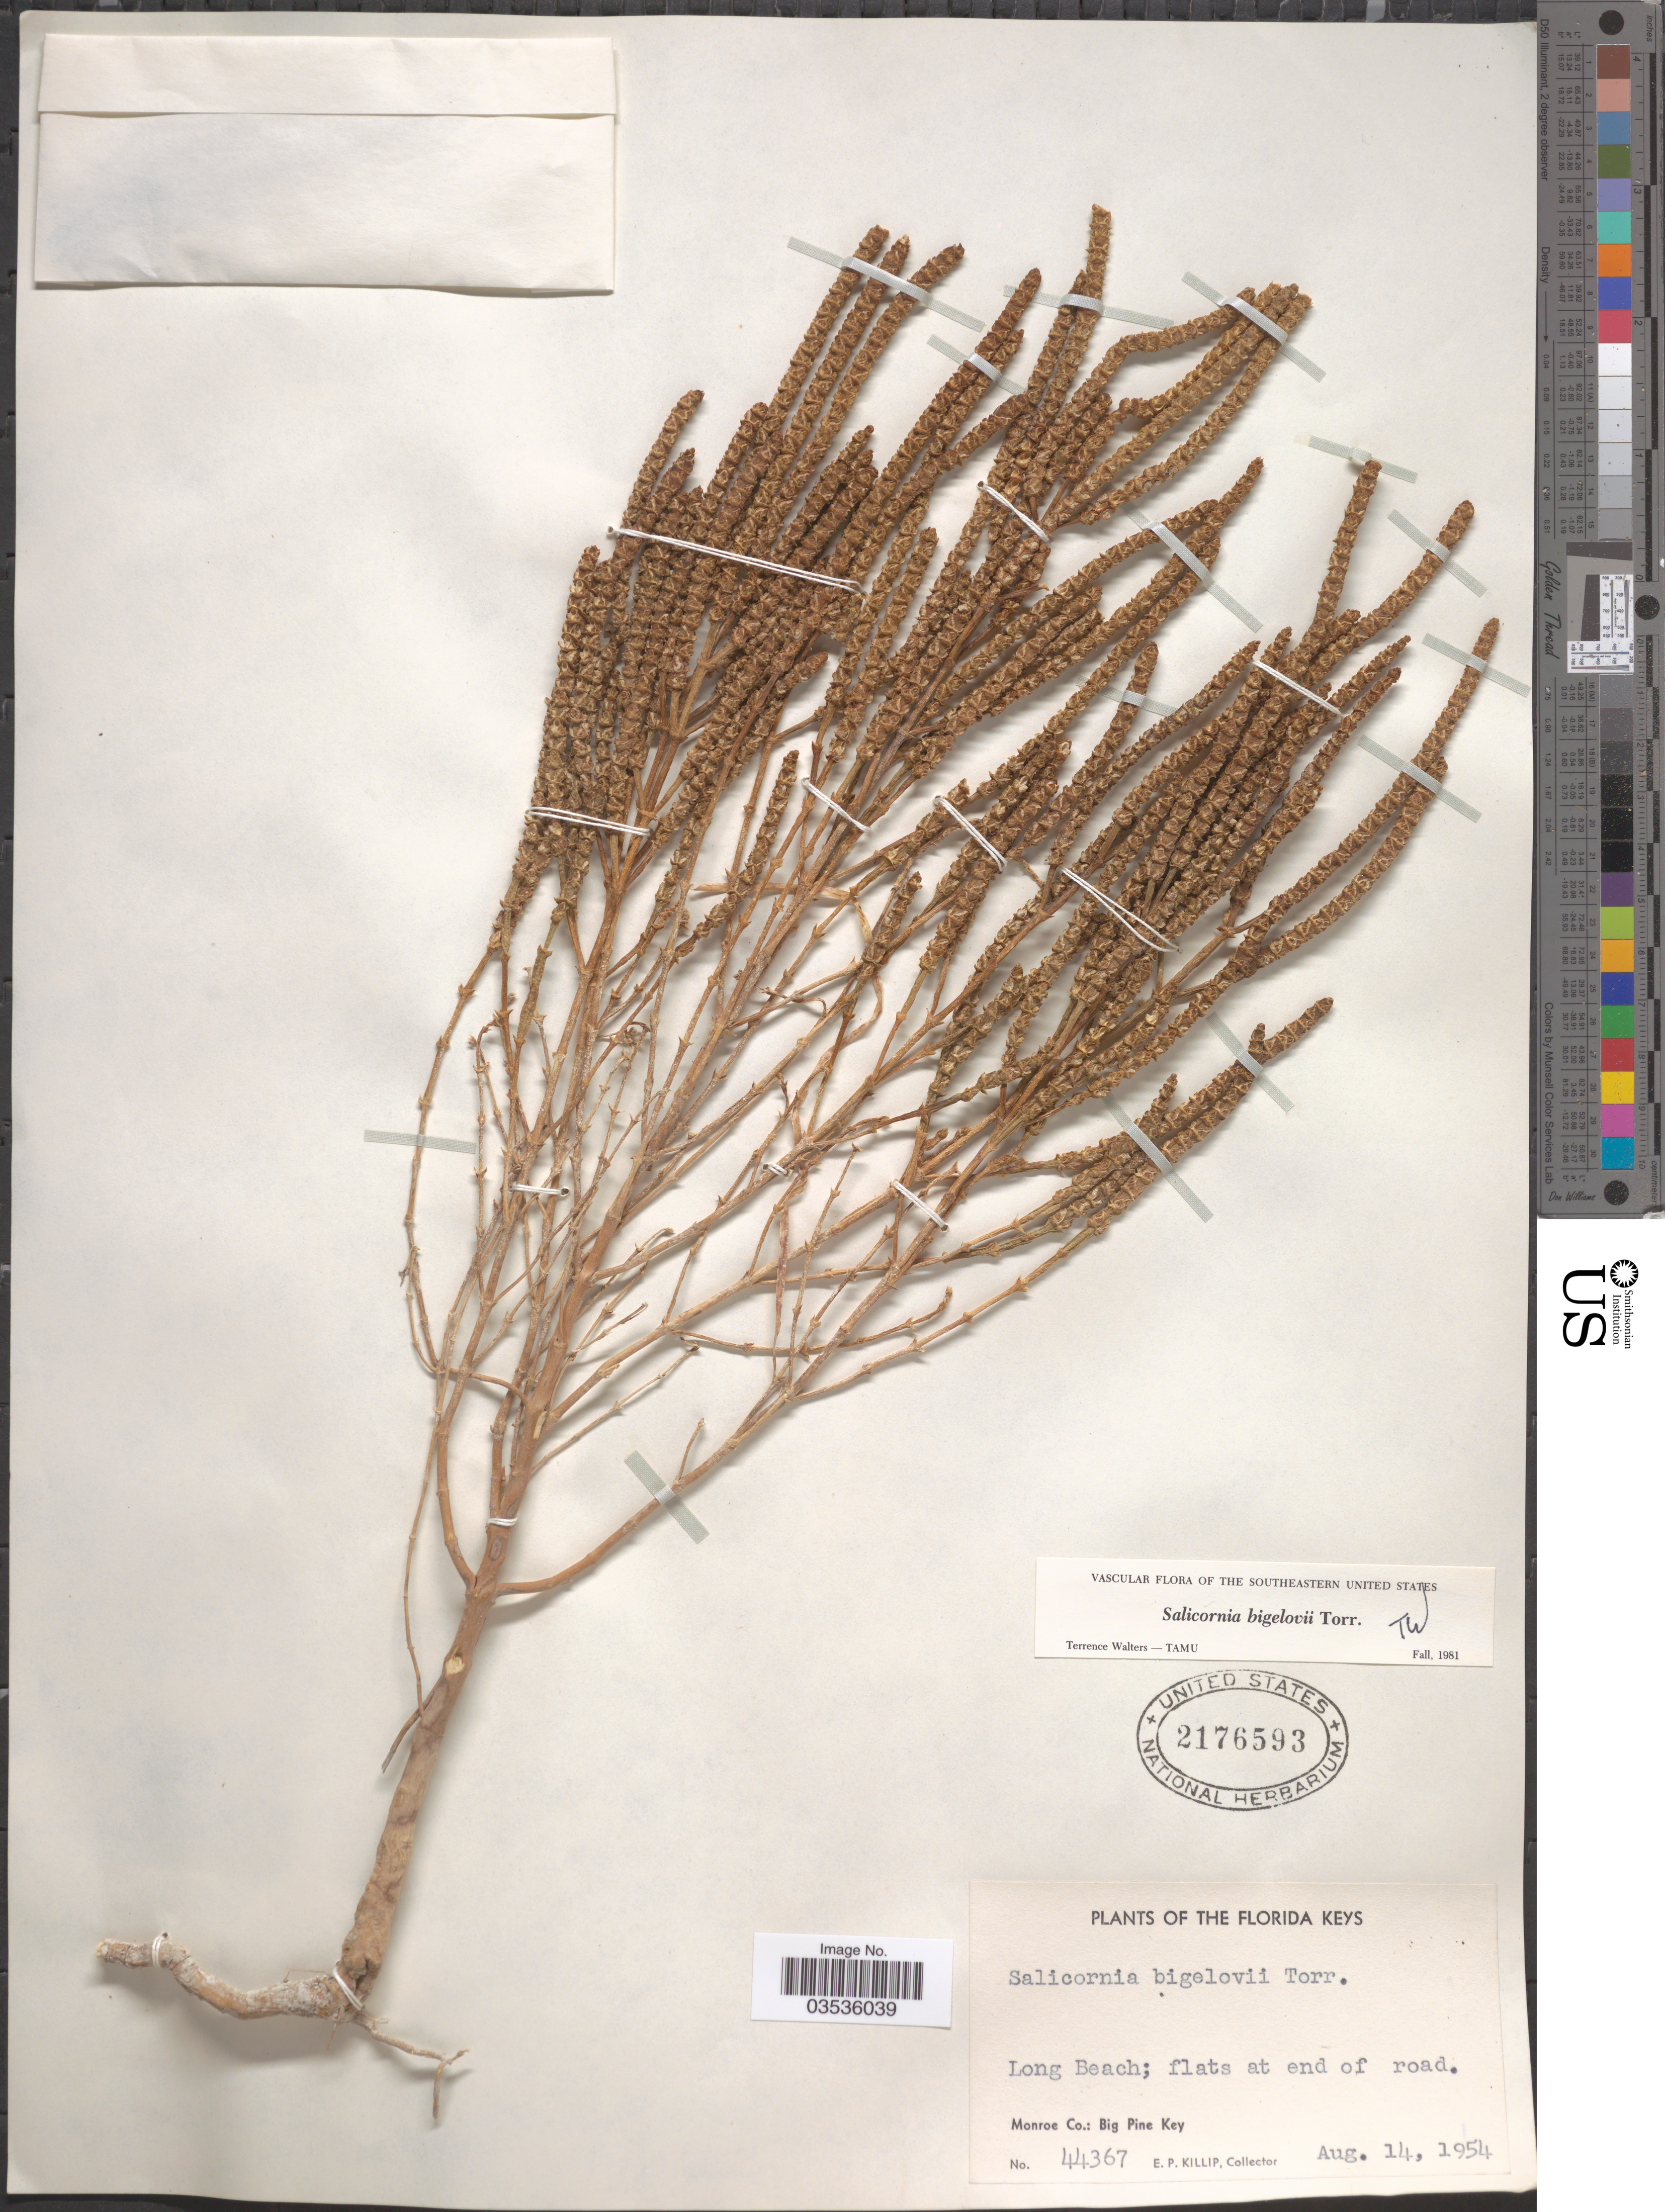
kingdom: Plantae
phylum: Tracheophyta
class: Magnoliopsida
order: Caryophyllales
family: Amaranthaceae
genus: Salicornia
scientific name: Salicornia bigelovii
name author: Torr.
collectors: E. P. Killip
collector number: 44367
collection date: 1954-08-14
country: United States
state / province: Florida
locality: The Florida Keys. Long Beach; flats at end of road. Monroe Co.: Big Pine Key.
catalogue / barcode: US 2176593